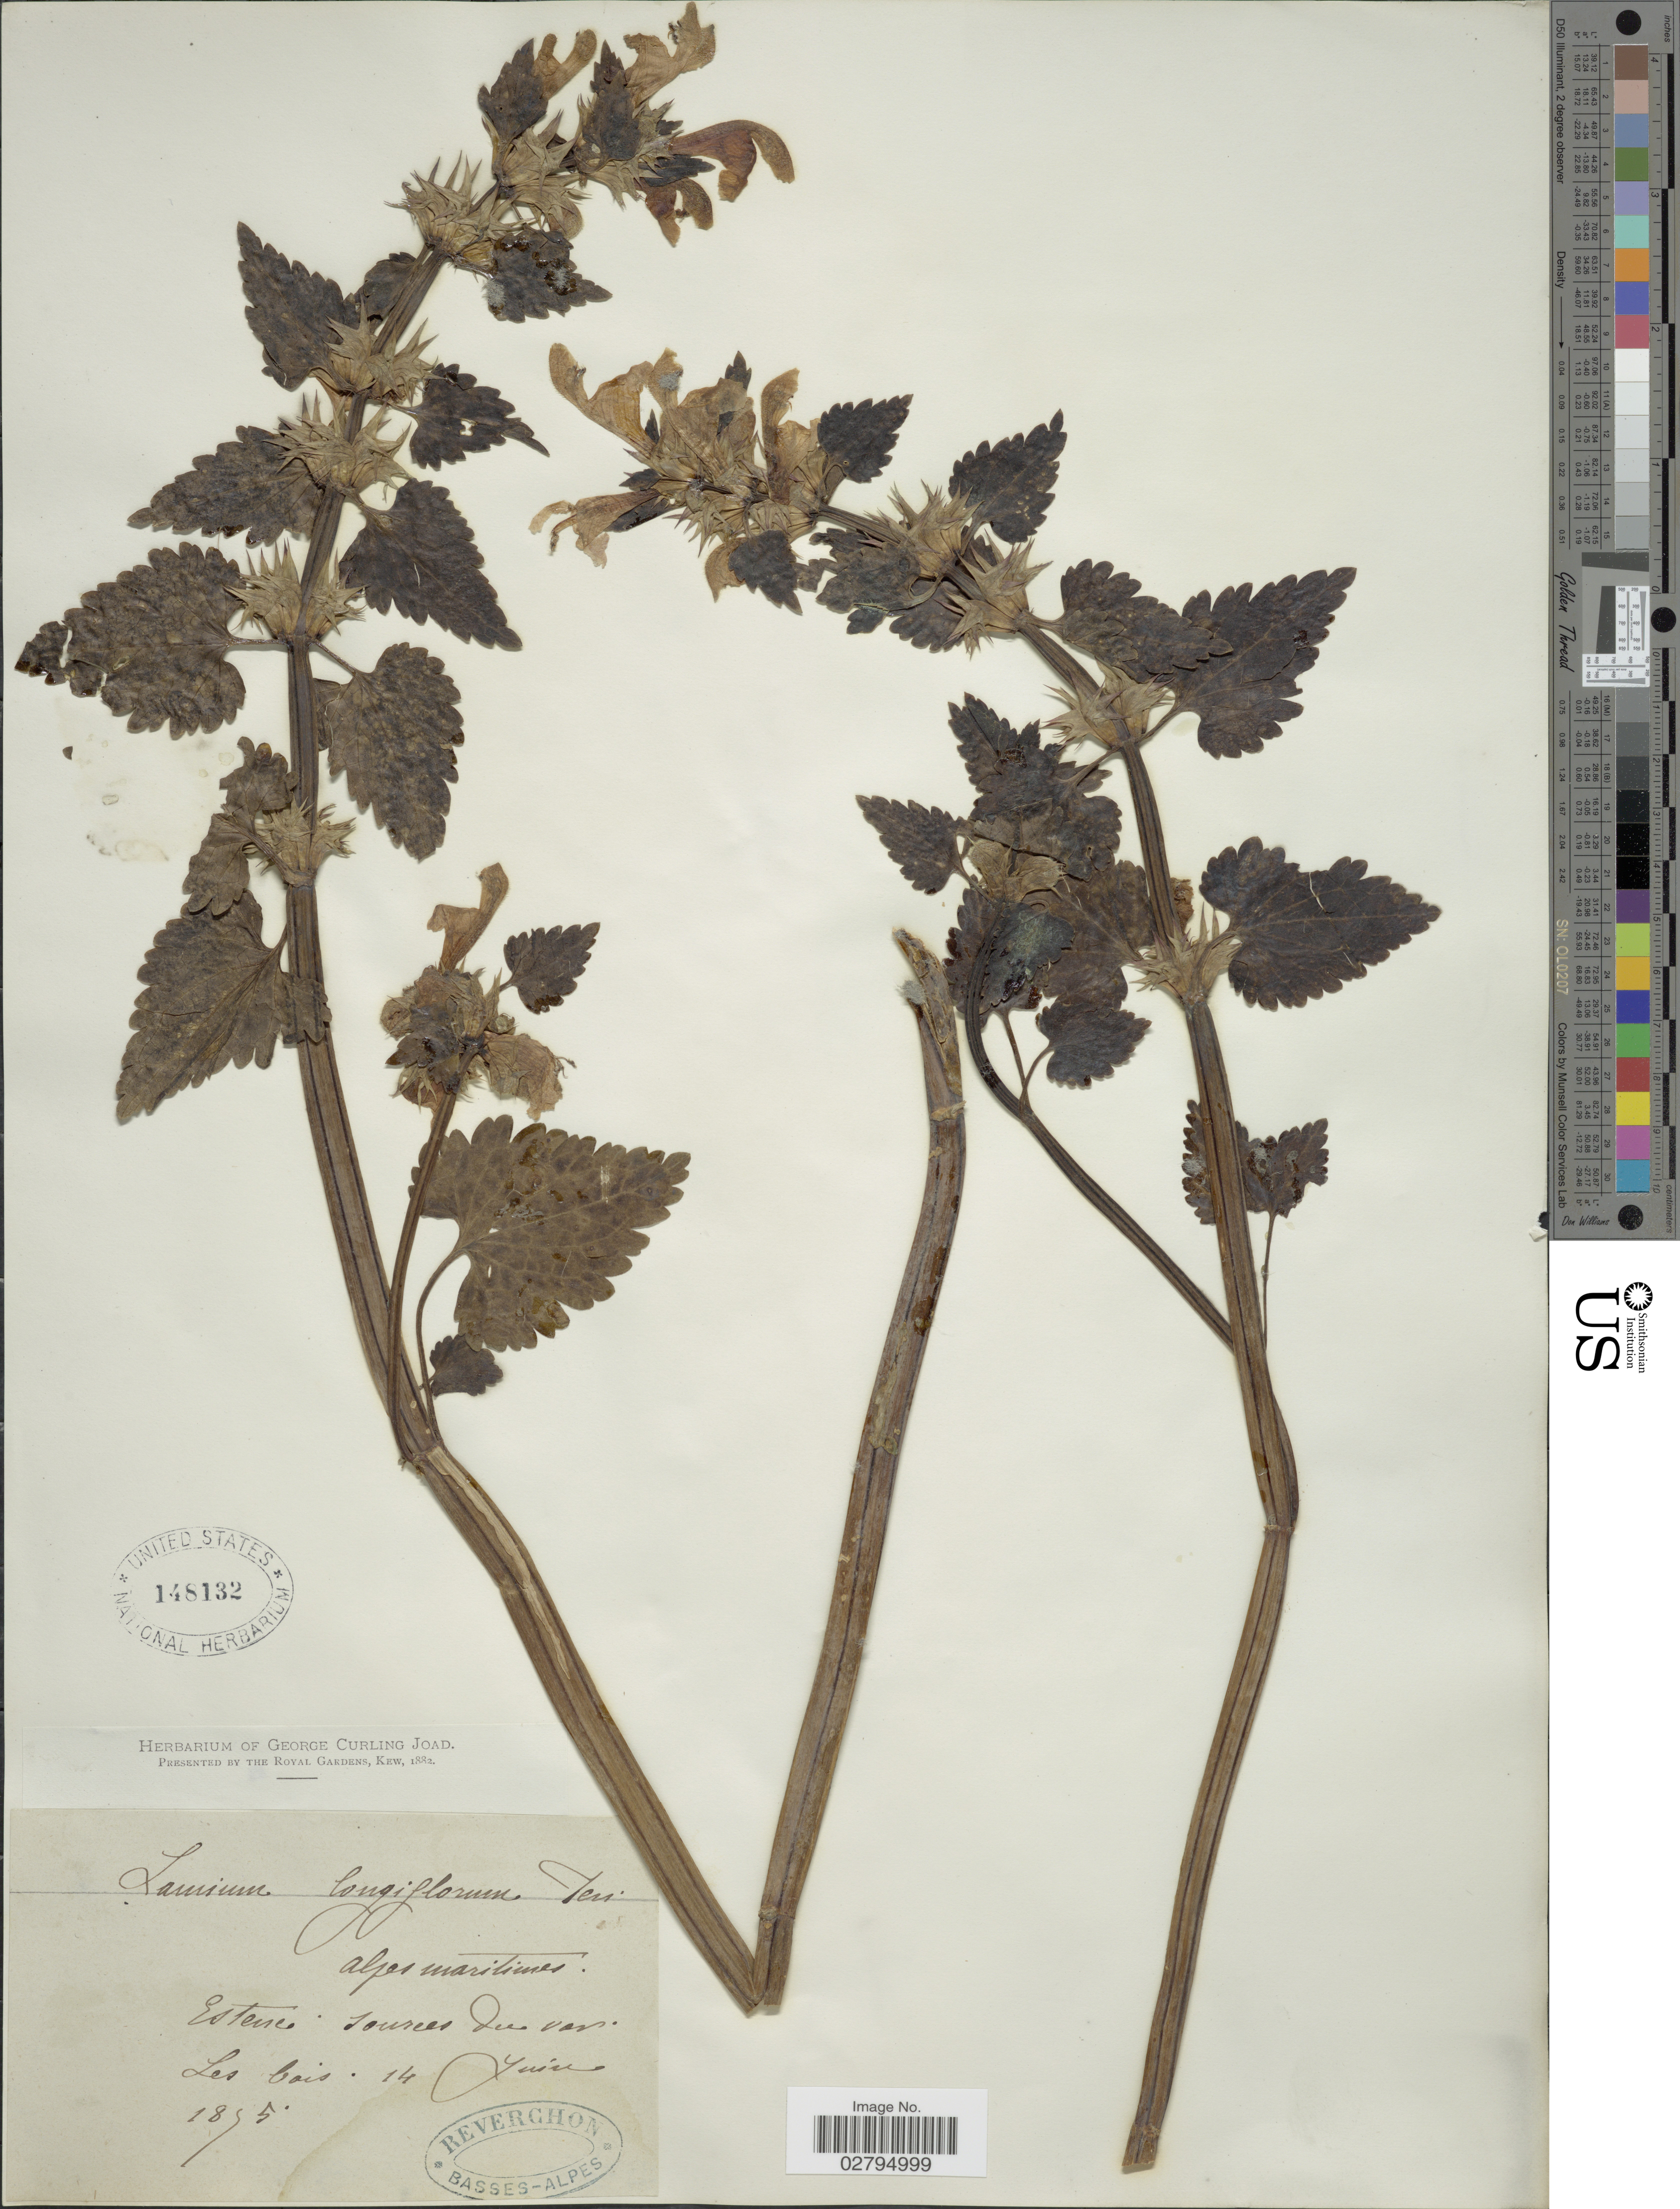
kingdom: Plantae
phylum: Tracheophyta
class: Magnoliopsida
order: Lamiales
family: Lamiaceae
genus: Lamium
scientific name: Lamium garganicum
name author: L.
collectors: -. Reverchon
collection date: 1875-06-14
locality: Estence sources dus vers Les bois.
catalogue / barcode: US 148132